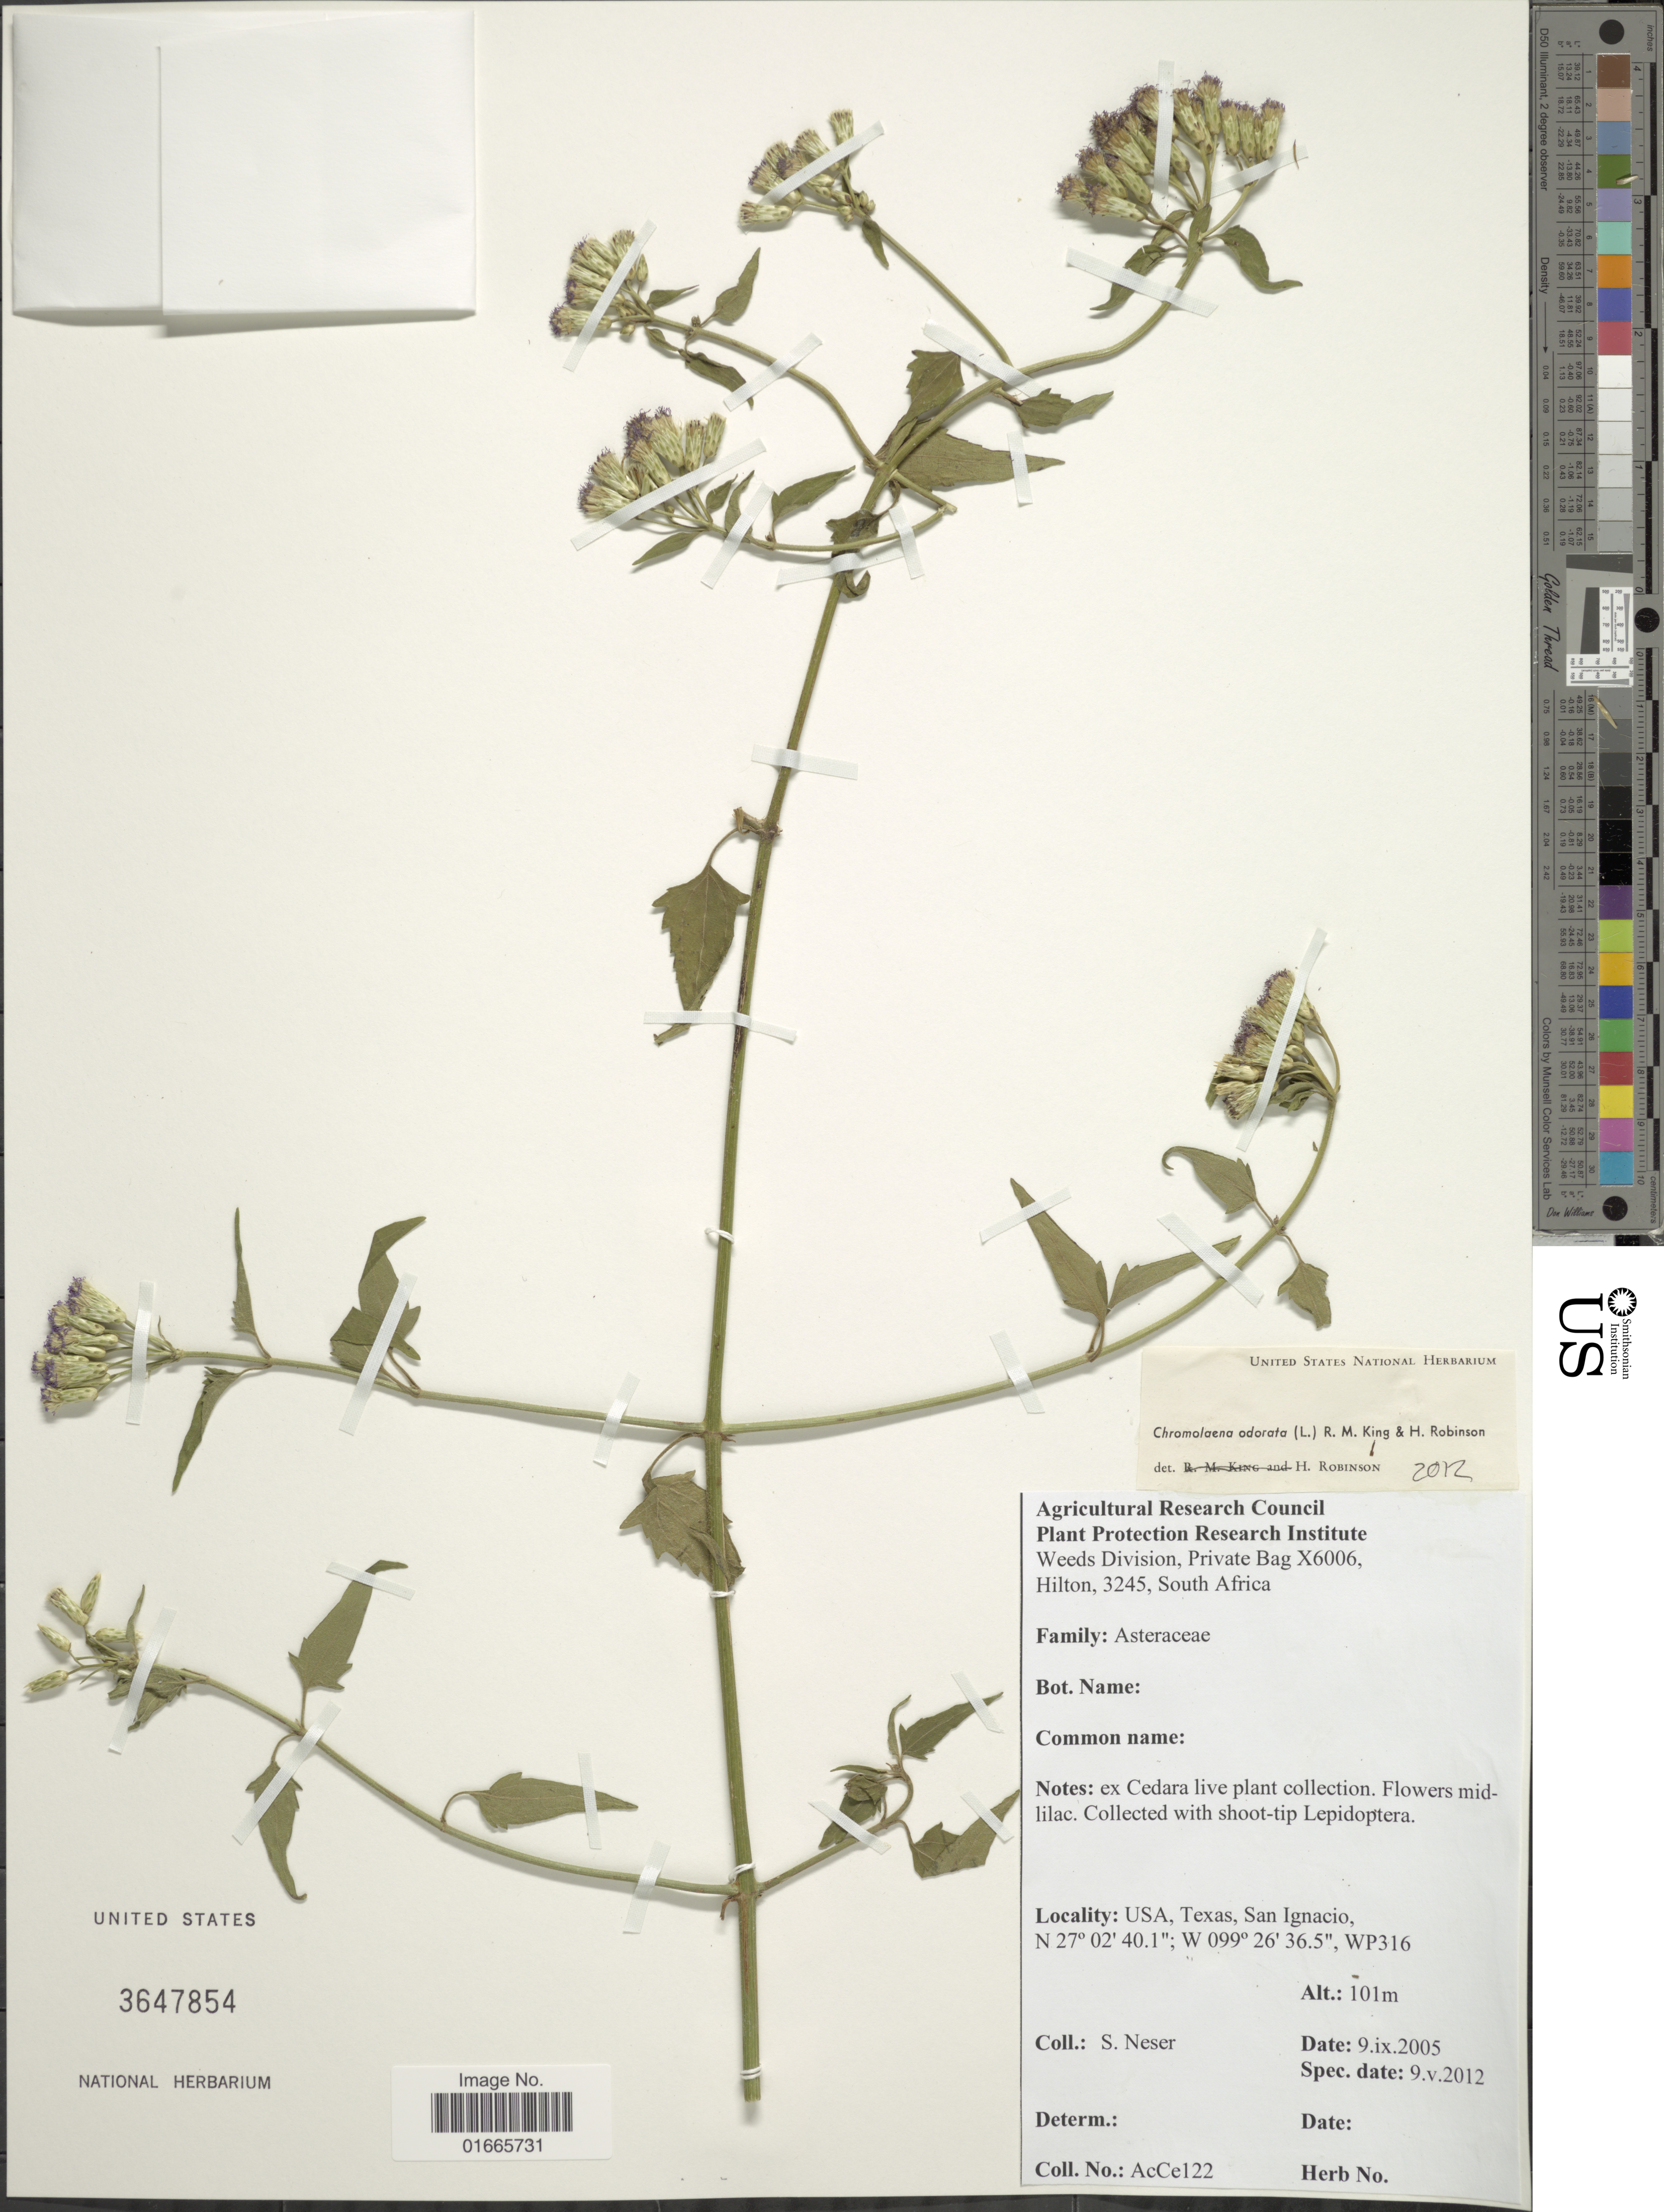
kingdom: Plantae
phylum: Tracheophyta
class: Magnoliopsida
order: Asterales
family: Asteraceae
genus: Chromolaena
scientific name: Chromolaena odorata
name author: (L.) R.M. King & H. Rob.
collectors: S. Neser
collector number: AcCe122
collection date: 2005-09-09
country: United States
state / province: Texas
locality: USA, Texax, San Igancio.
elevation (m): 101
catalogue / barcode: US 3647854